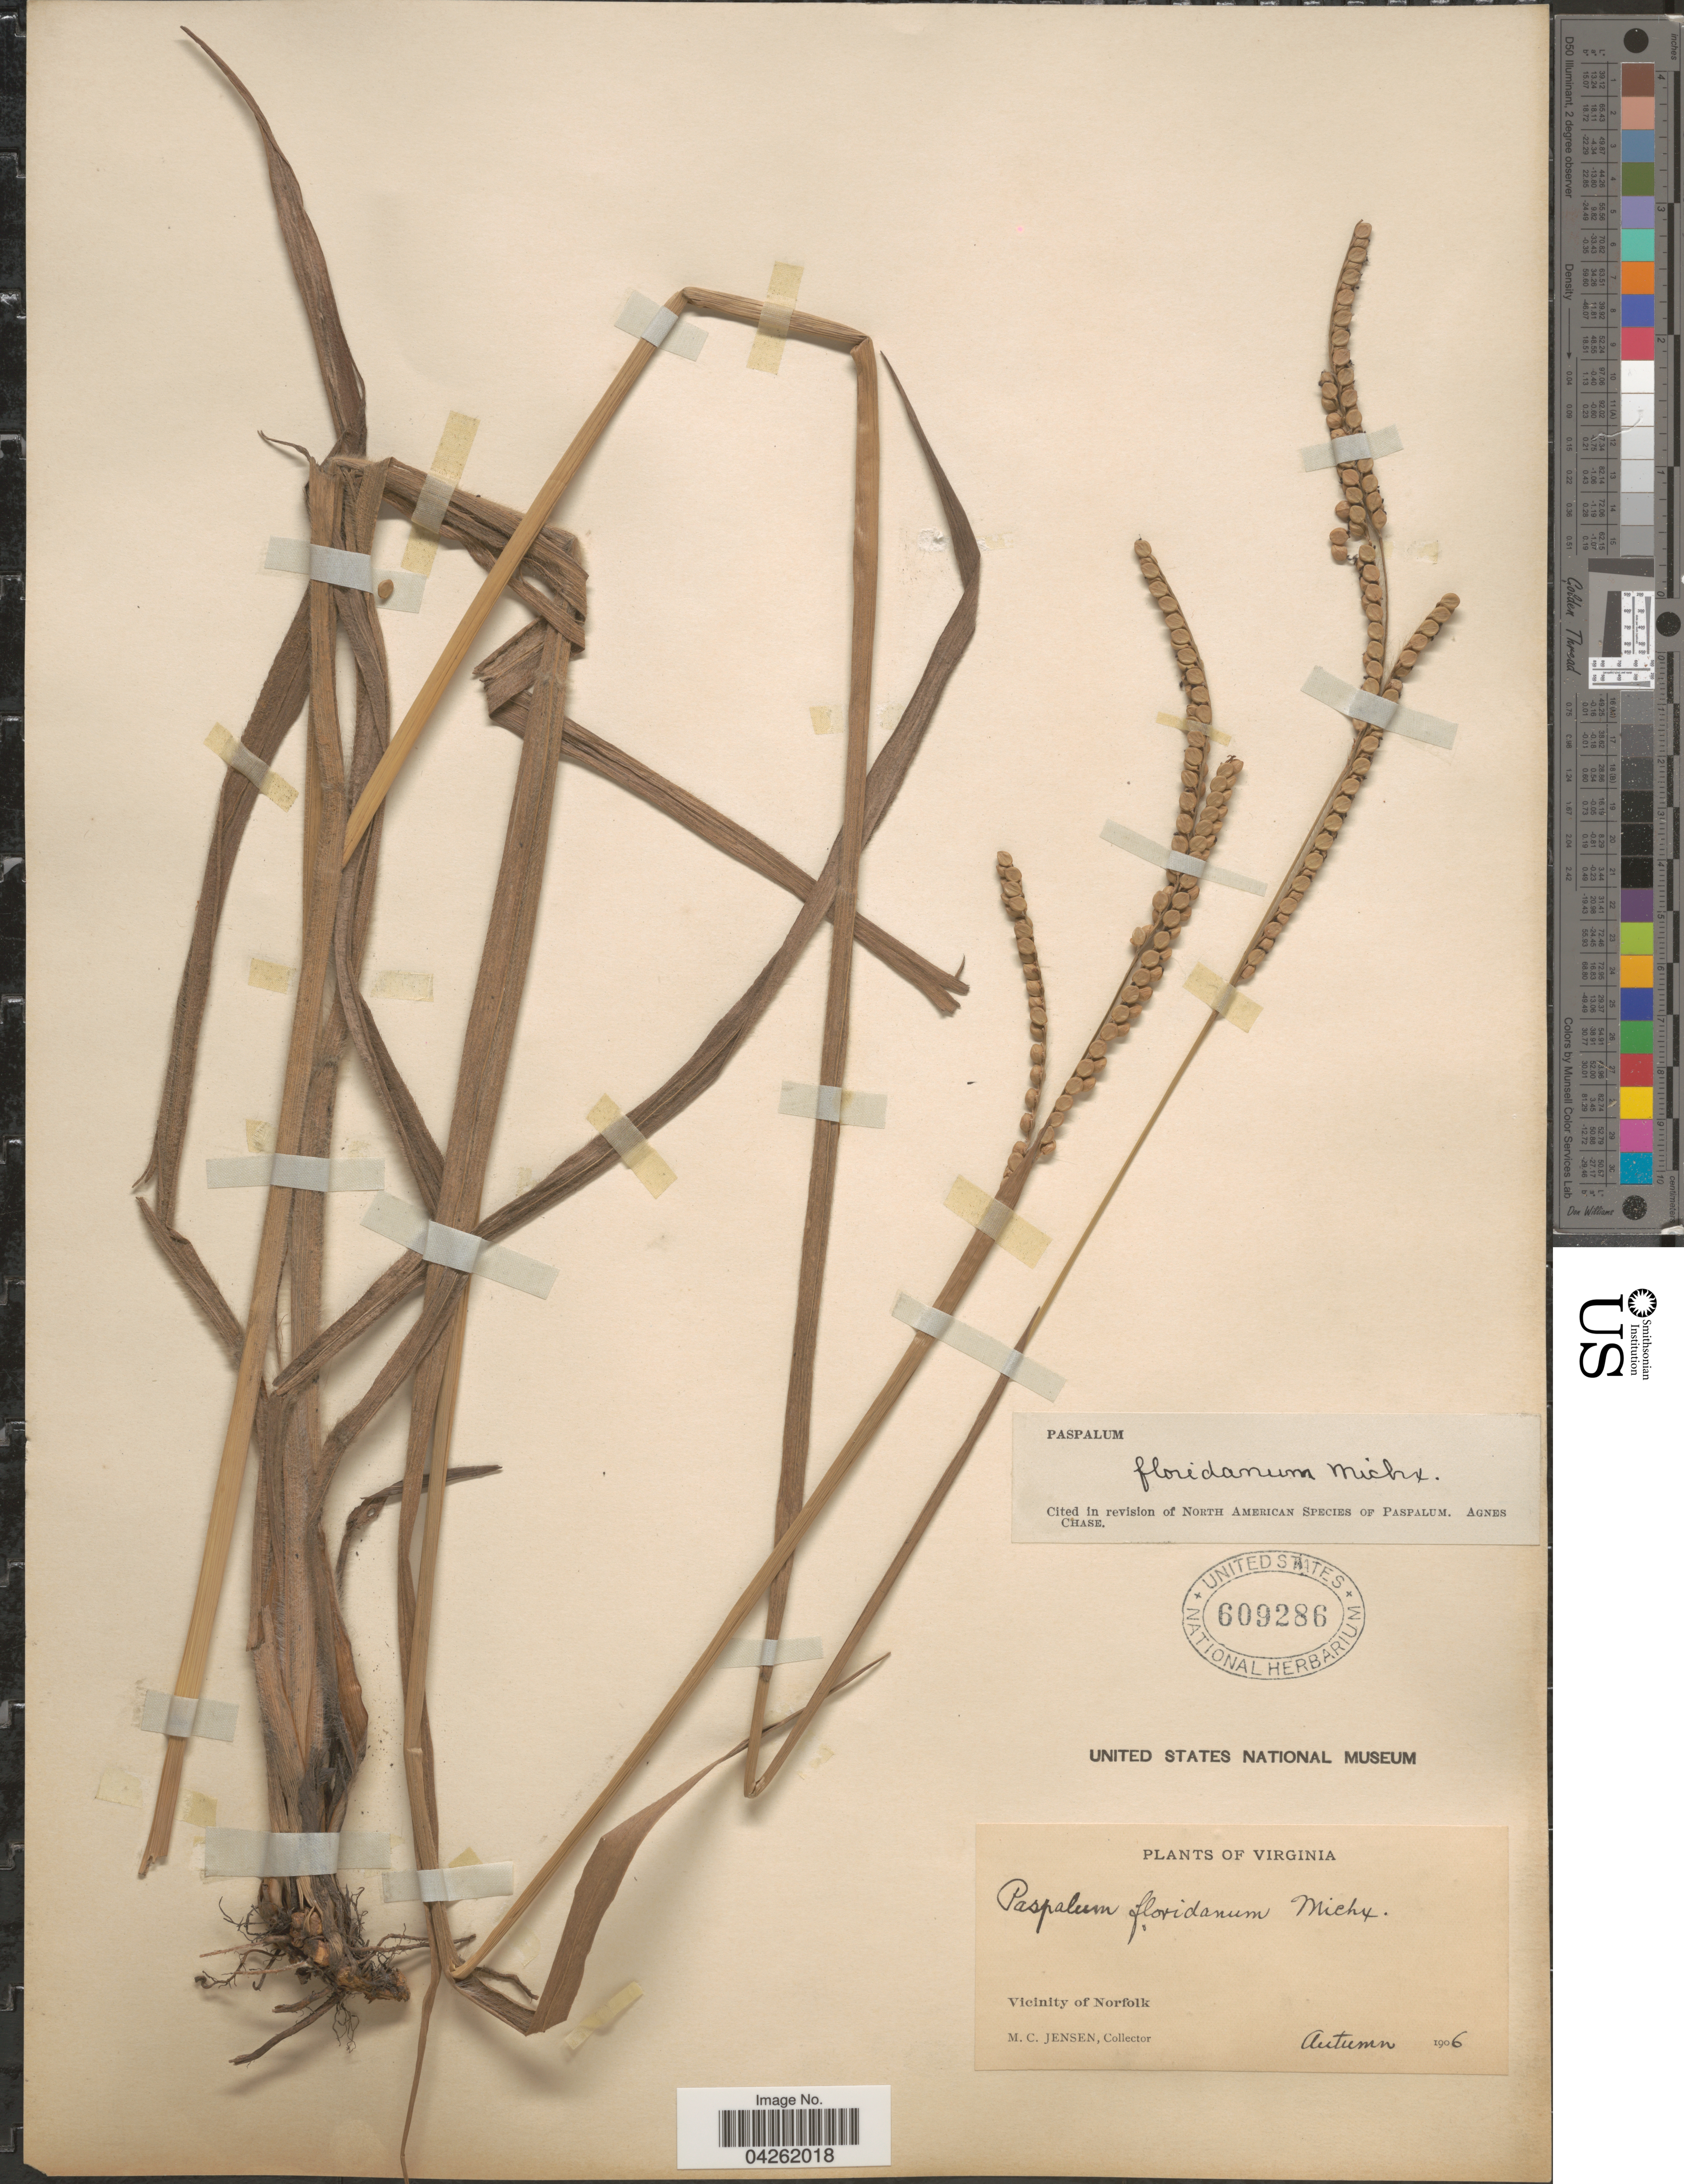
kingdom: Plantae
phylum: Tracheophyta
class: Liliopsida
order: Poales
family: Poaceae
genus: Paspalum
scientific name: Paspalum floridanum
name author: Michx.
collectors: M. C. Jensen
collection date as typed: Autumn 1906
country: United States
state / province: Virginia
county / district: City of Norfolk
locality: Vicinity of Norfolk.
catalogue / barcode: US 609286